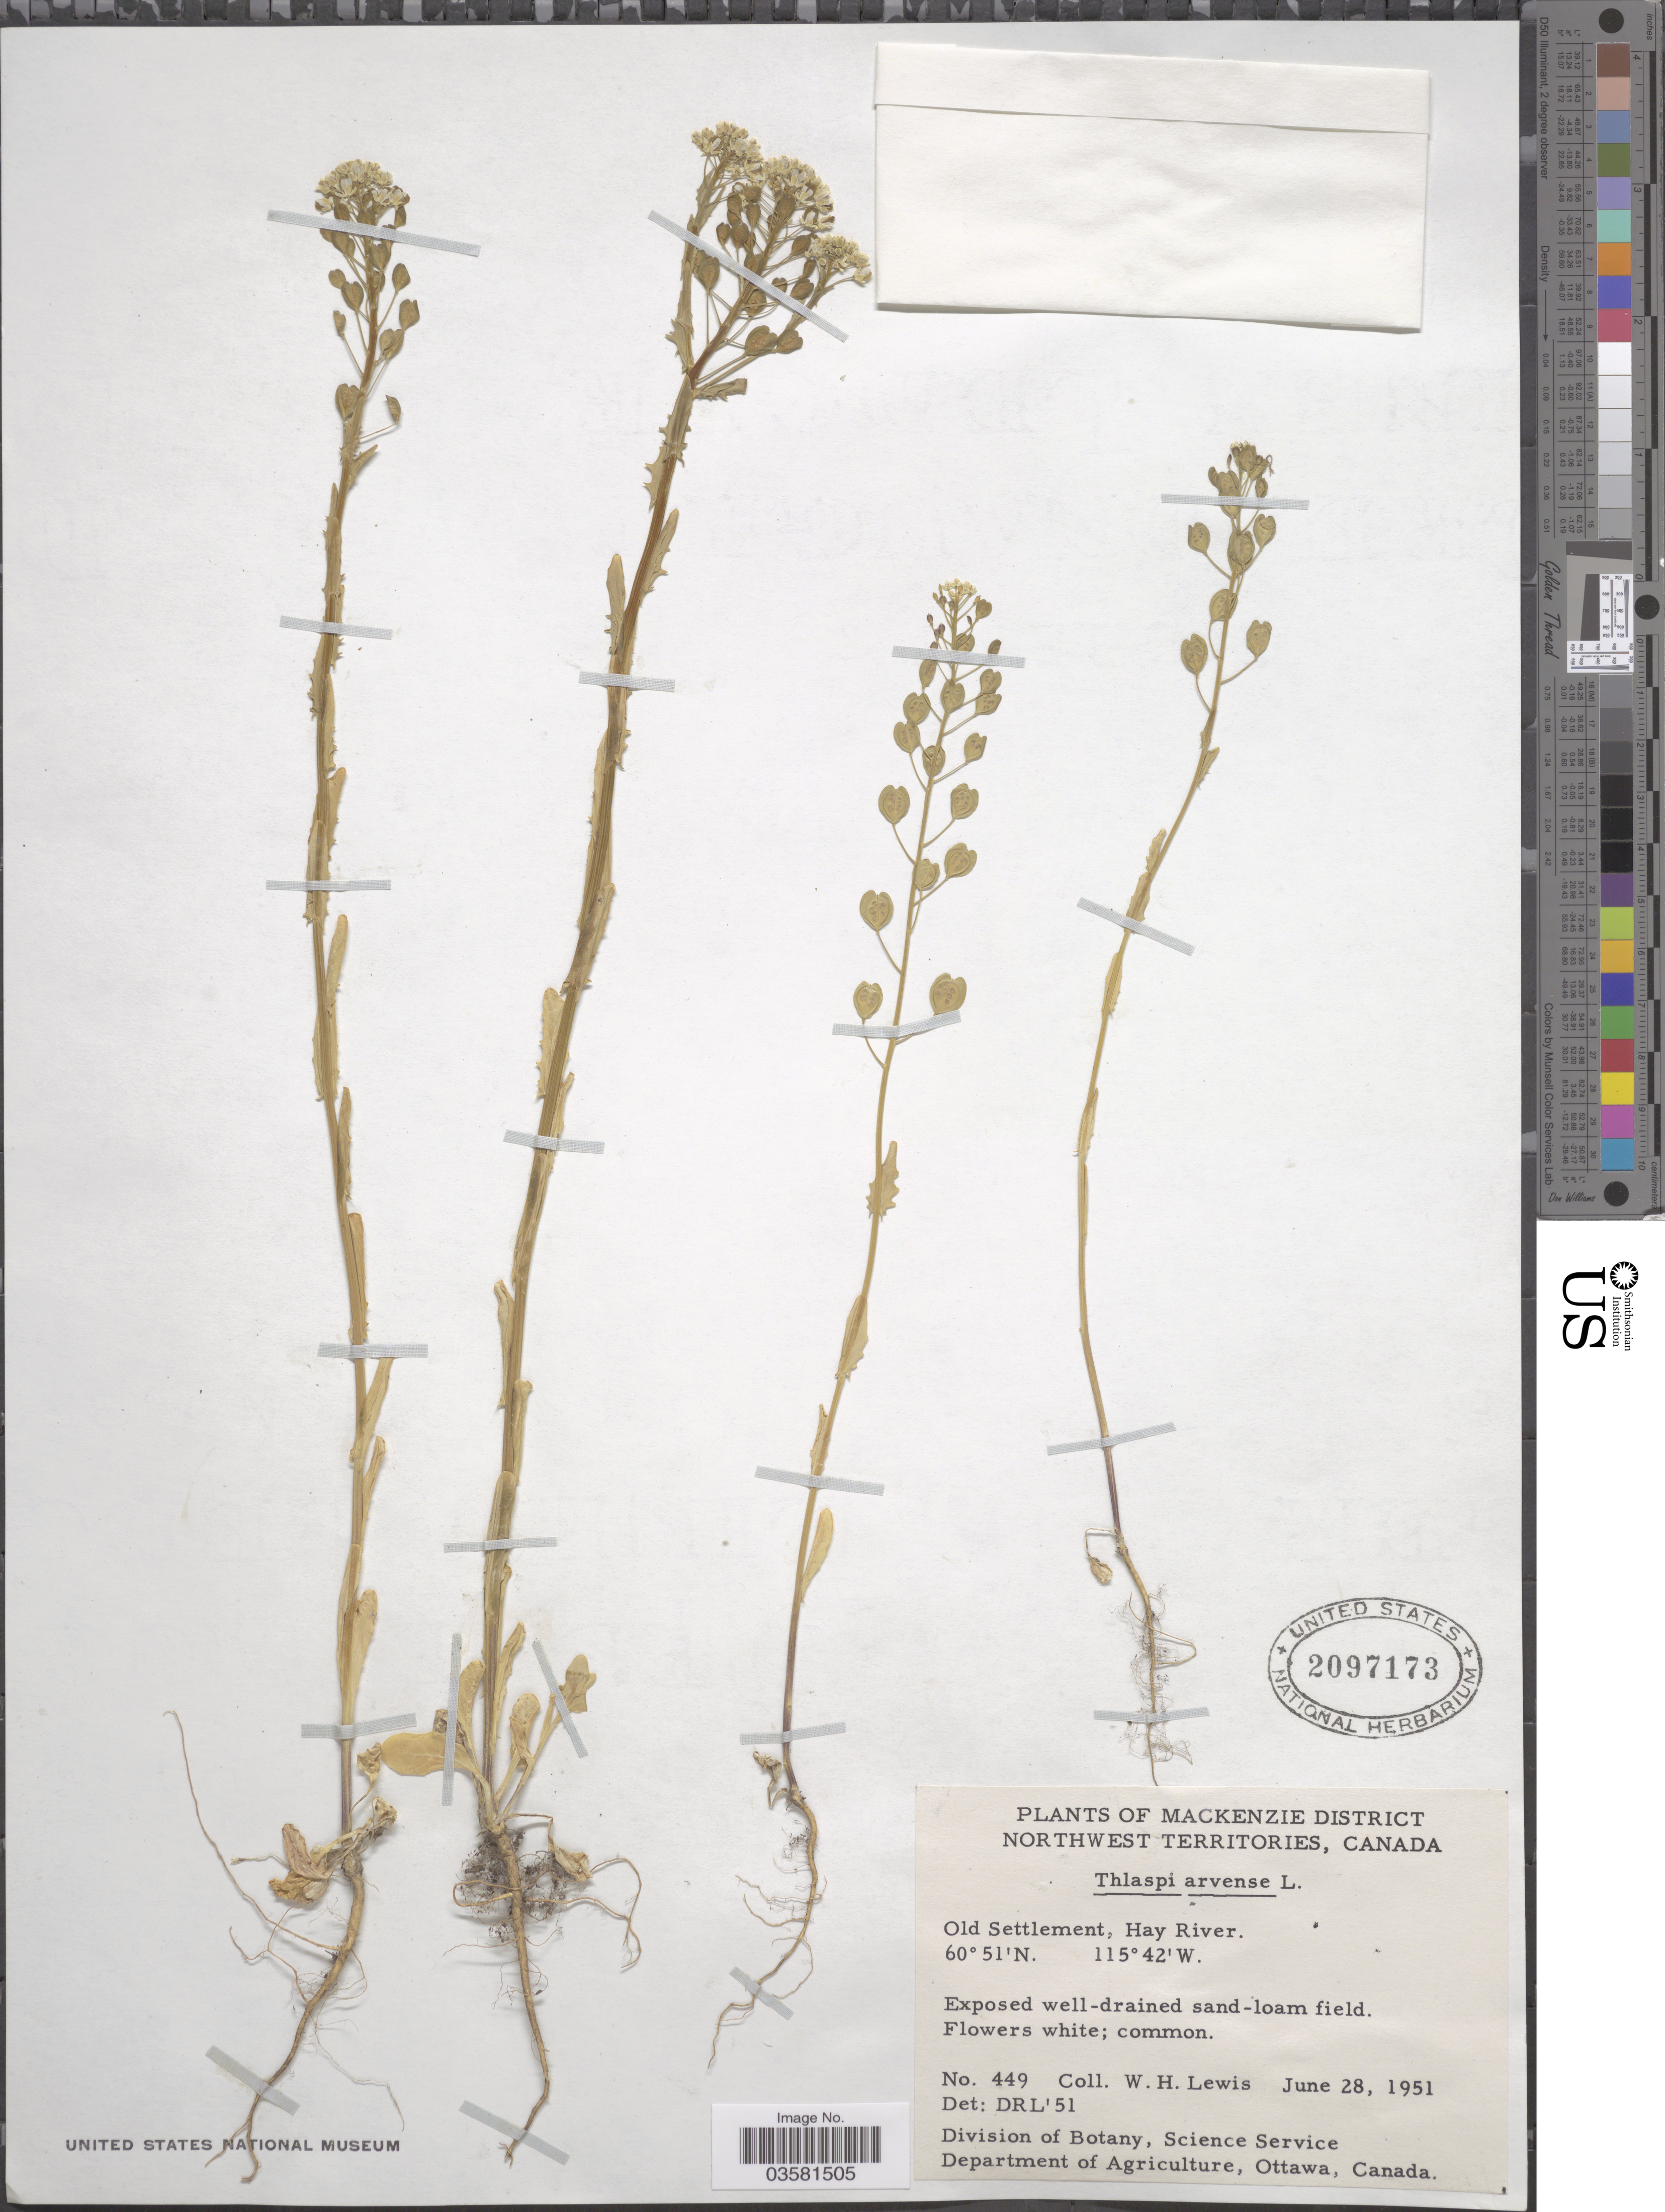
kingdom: Plantae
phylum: Tracheophyta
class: Magnoliopsida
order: Brassicales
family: Brassicaceae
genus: Thlaspi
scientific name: Thlaspi arvense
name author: L.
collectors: W. H. Lewis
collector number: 449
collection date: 1951-06-28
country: Canada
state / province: Northwest Territories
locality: Mackenzie District. Old Settlement, Hay River.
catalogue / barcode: US 2097173